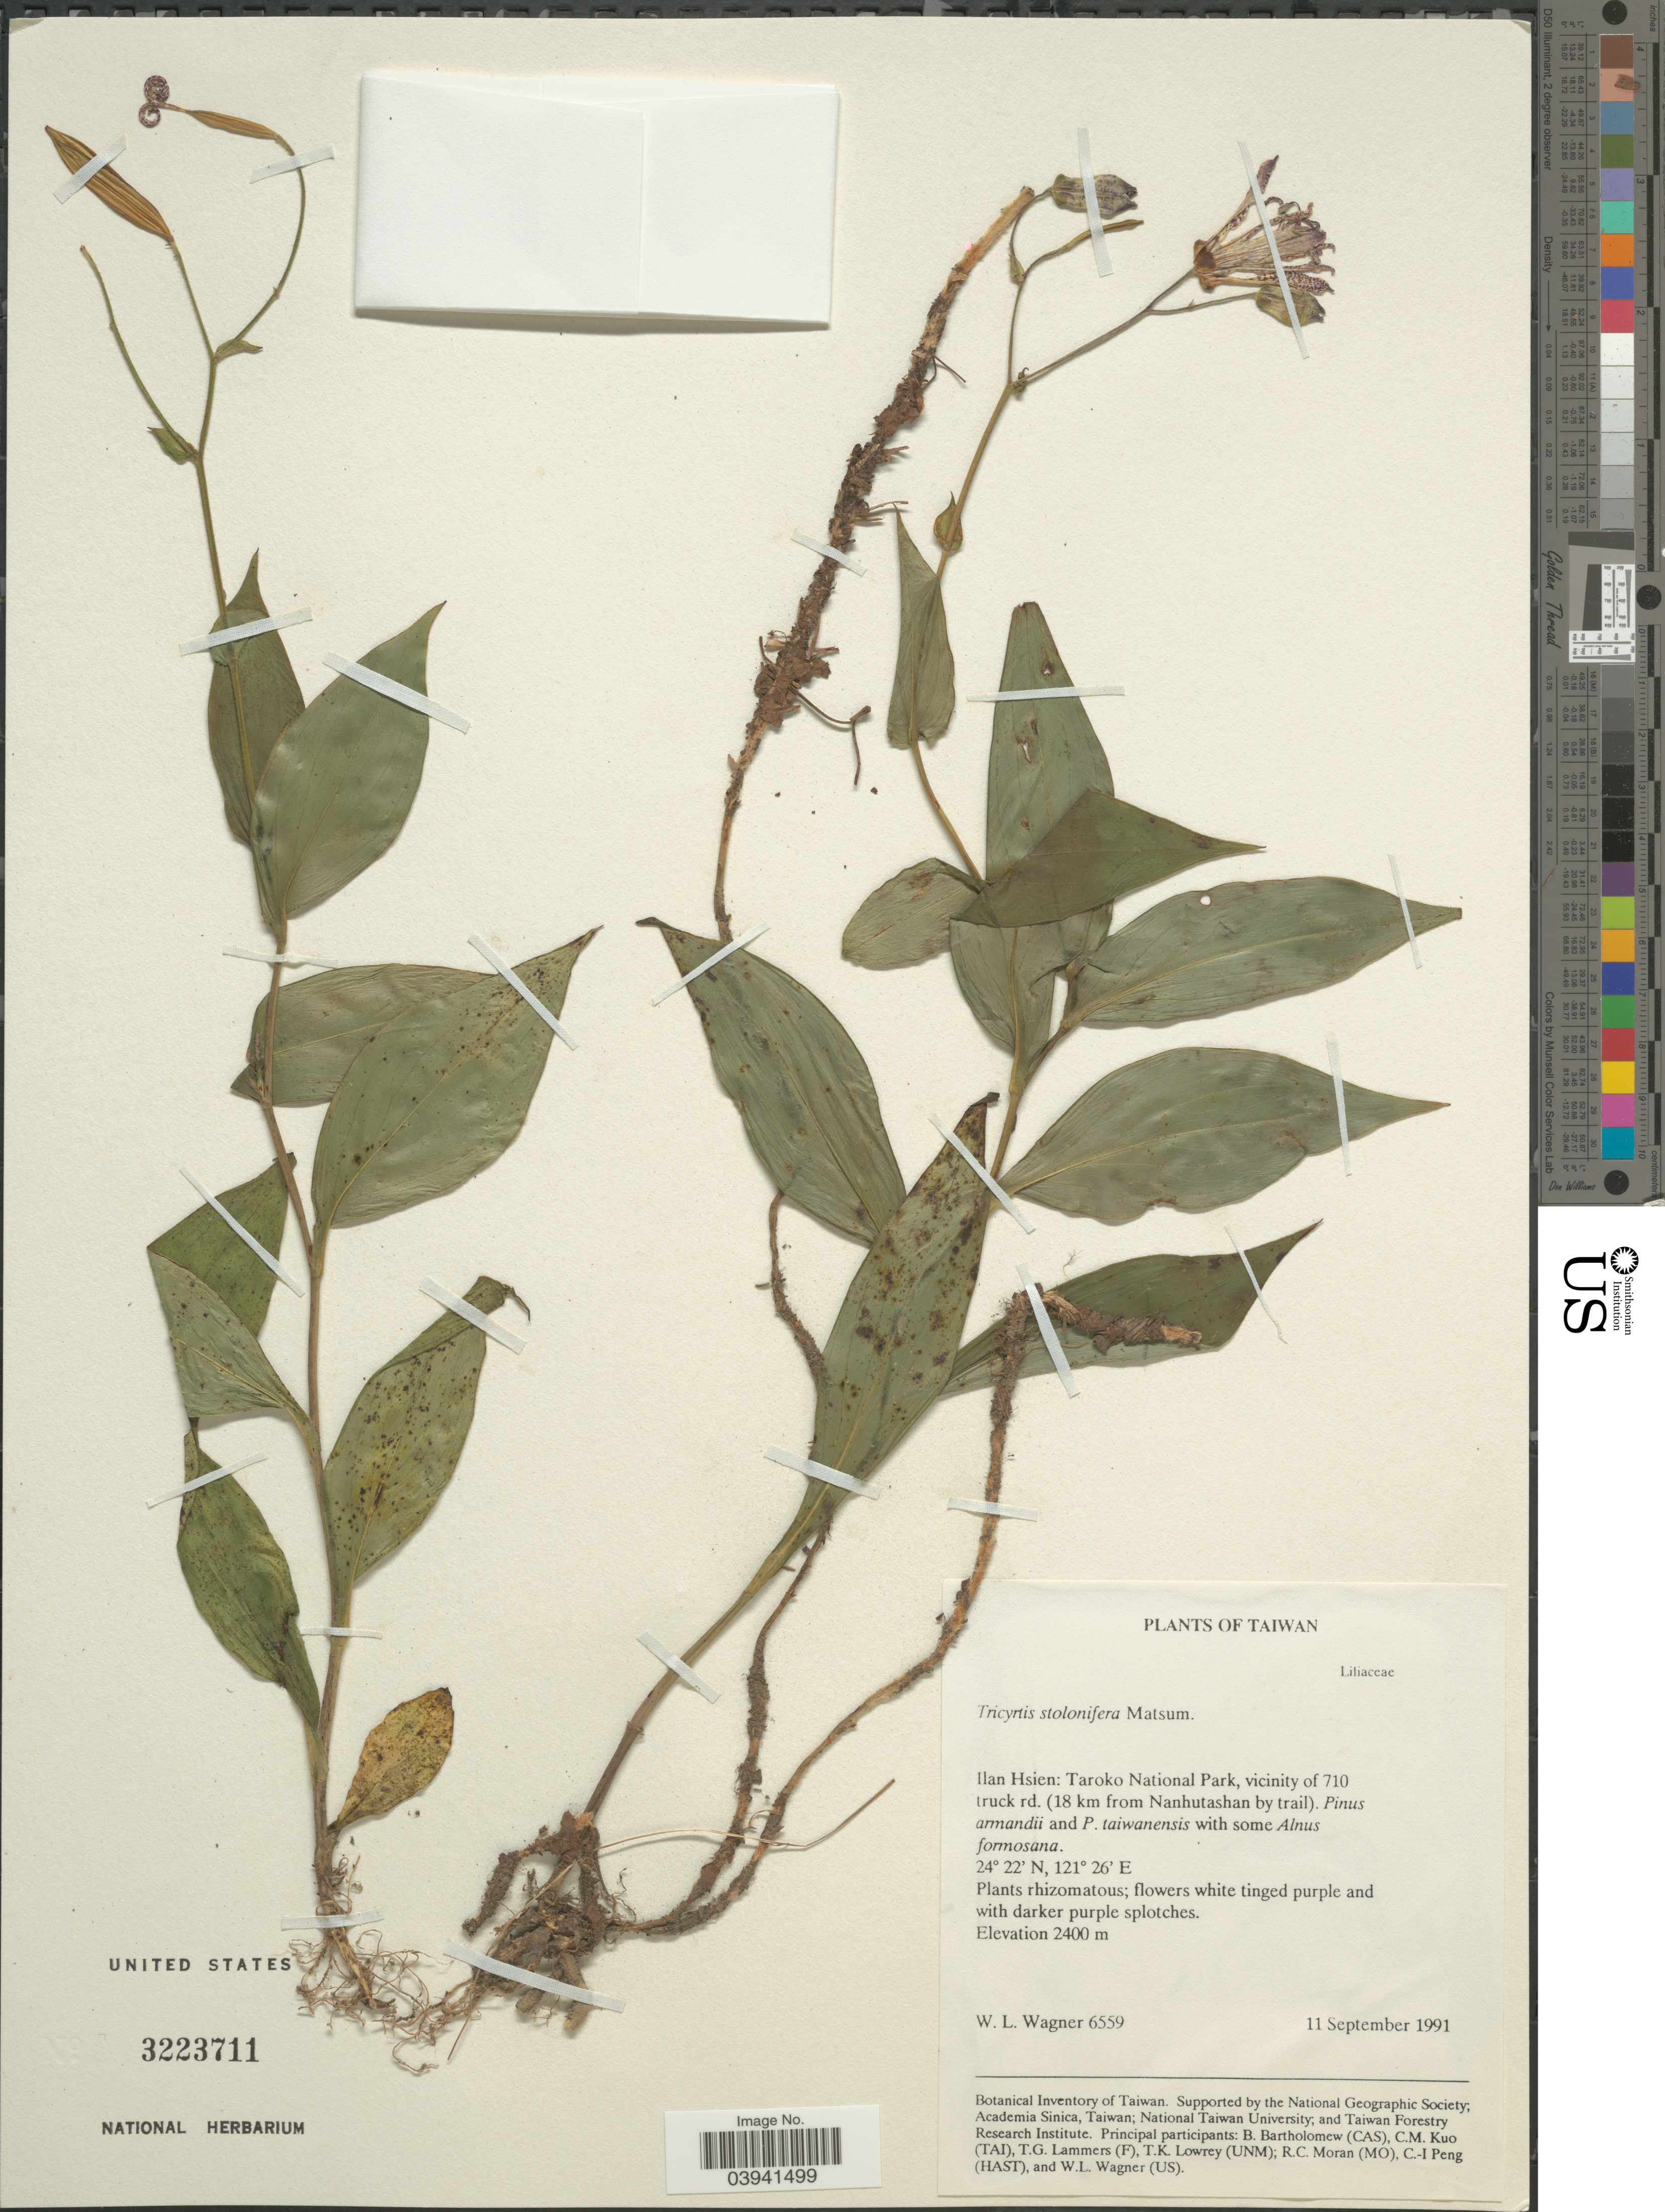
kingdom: Plantae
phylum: Tracheophyta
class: Liliopsida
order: Liliales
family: Liliaceae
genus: Tricyrtis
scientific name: Tricyrtis stolonifera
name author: Matsum.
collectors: W. L. Wagner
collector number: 6559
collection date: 1991-09-11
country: Taiwan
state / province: Ilan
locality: Ilan Hsien: Taroko National Park, vicinity of 710 truck rd. (18 km from Nanhutashan by trail).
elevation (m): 2400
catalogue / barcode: US 3223711